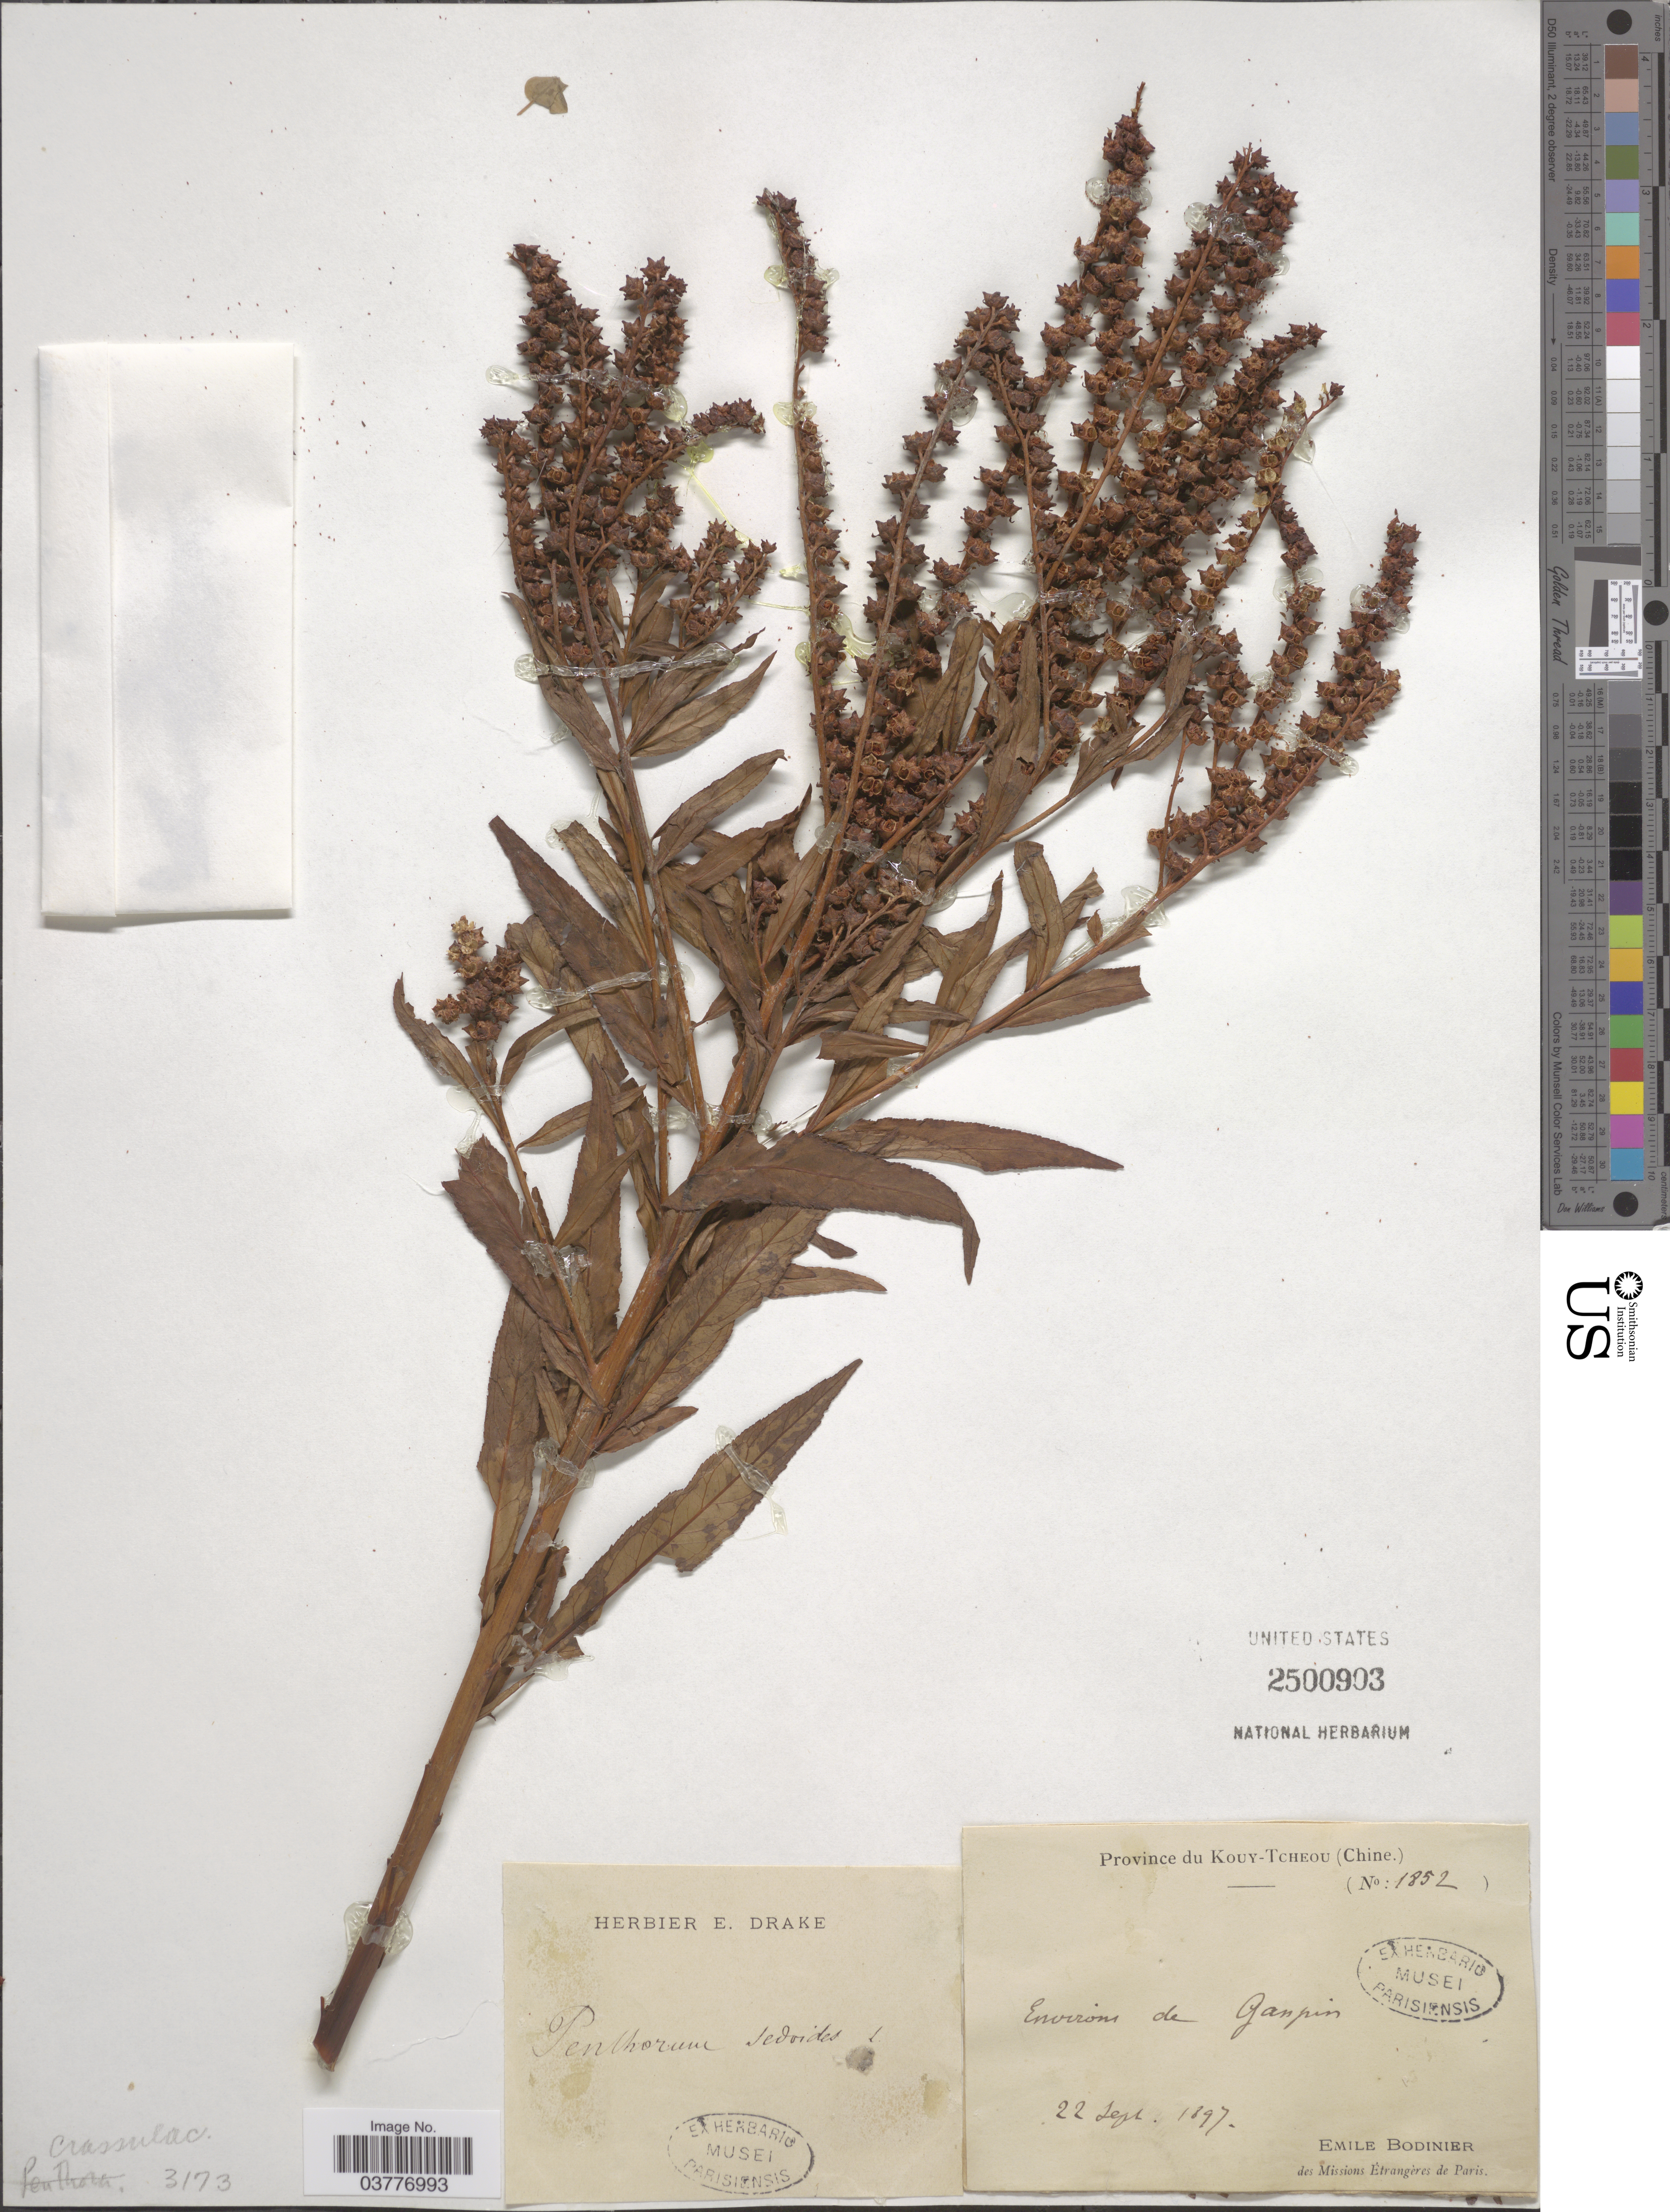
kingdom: Plantae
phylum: Tracheophyta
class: Magnoliopsida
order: Saxifragales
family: Penthoraceae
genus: Penthorum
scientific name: Penthorum sedoides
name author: L.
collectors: E. Bodinier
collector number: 1852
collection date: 1897-09-22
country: China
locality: Province du Kouy-Tcheou. Environs de Ganpin.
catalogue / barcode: US 2500903